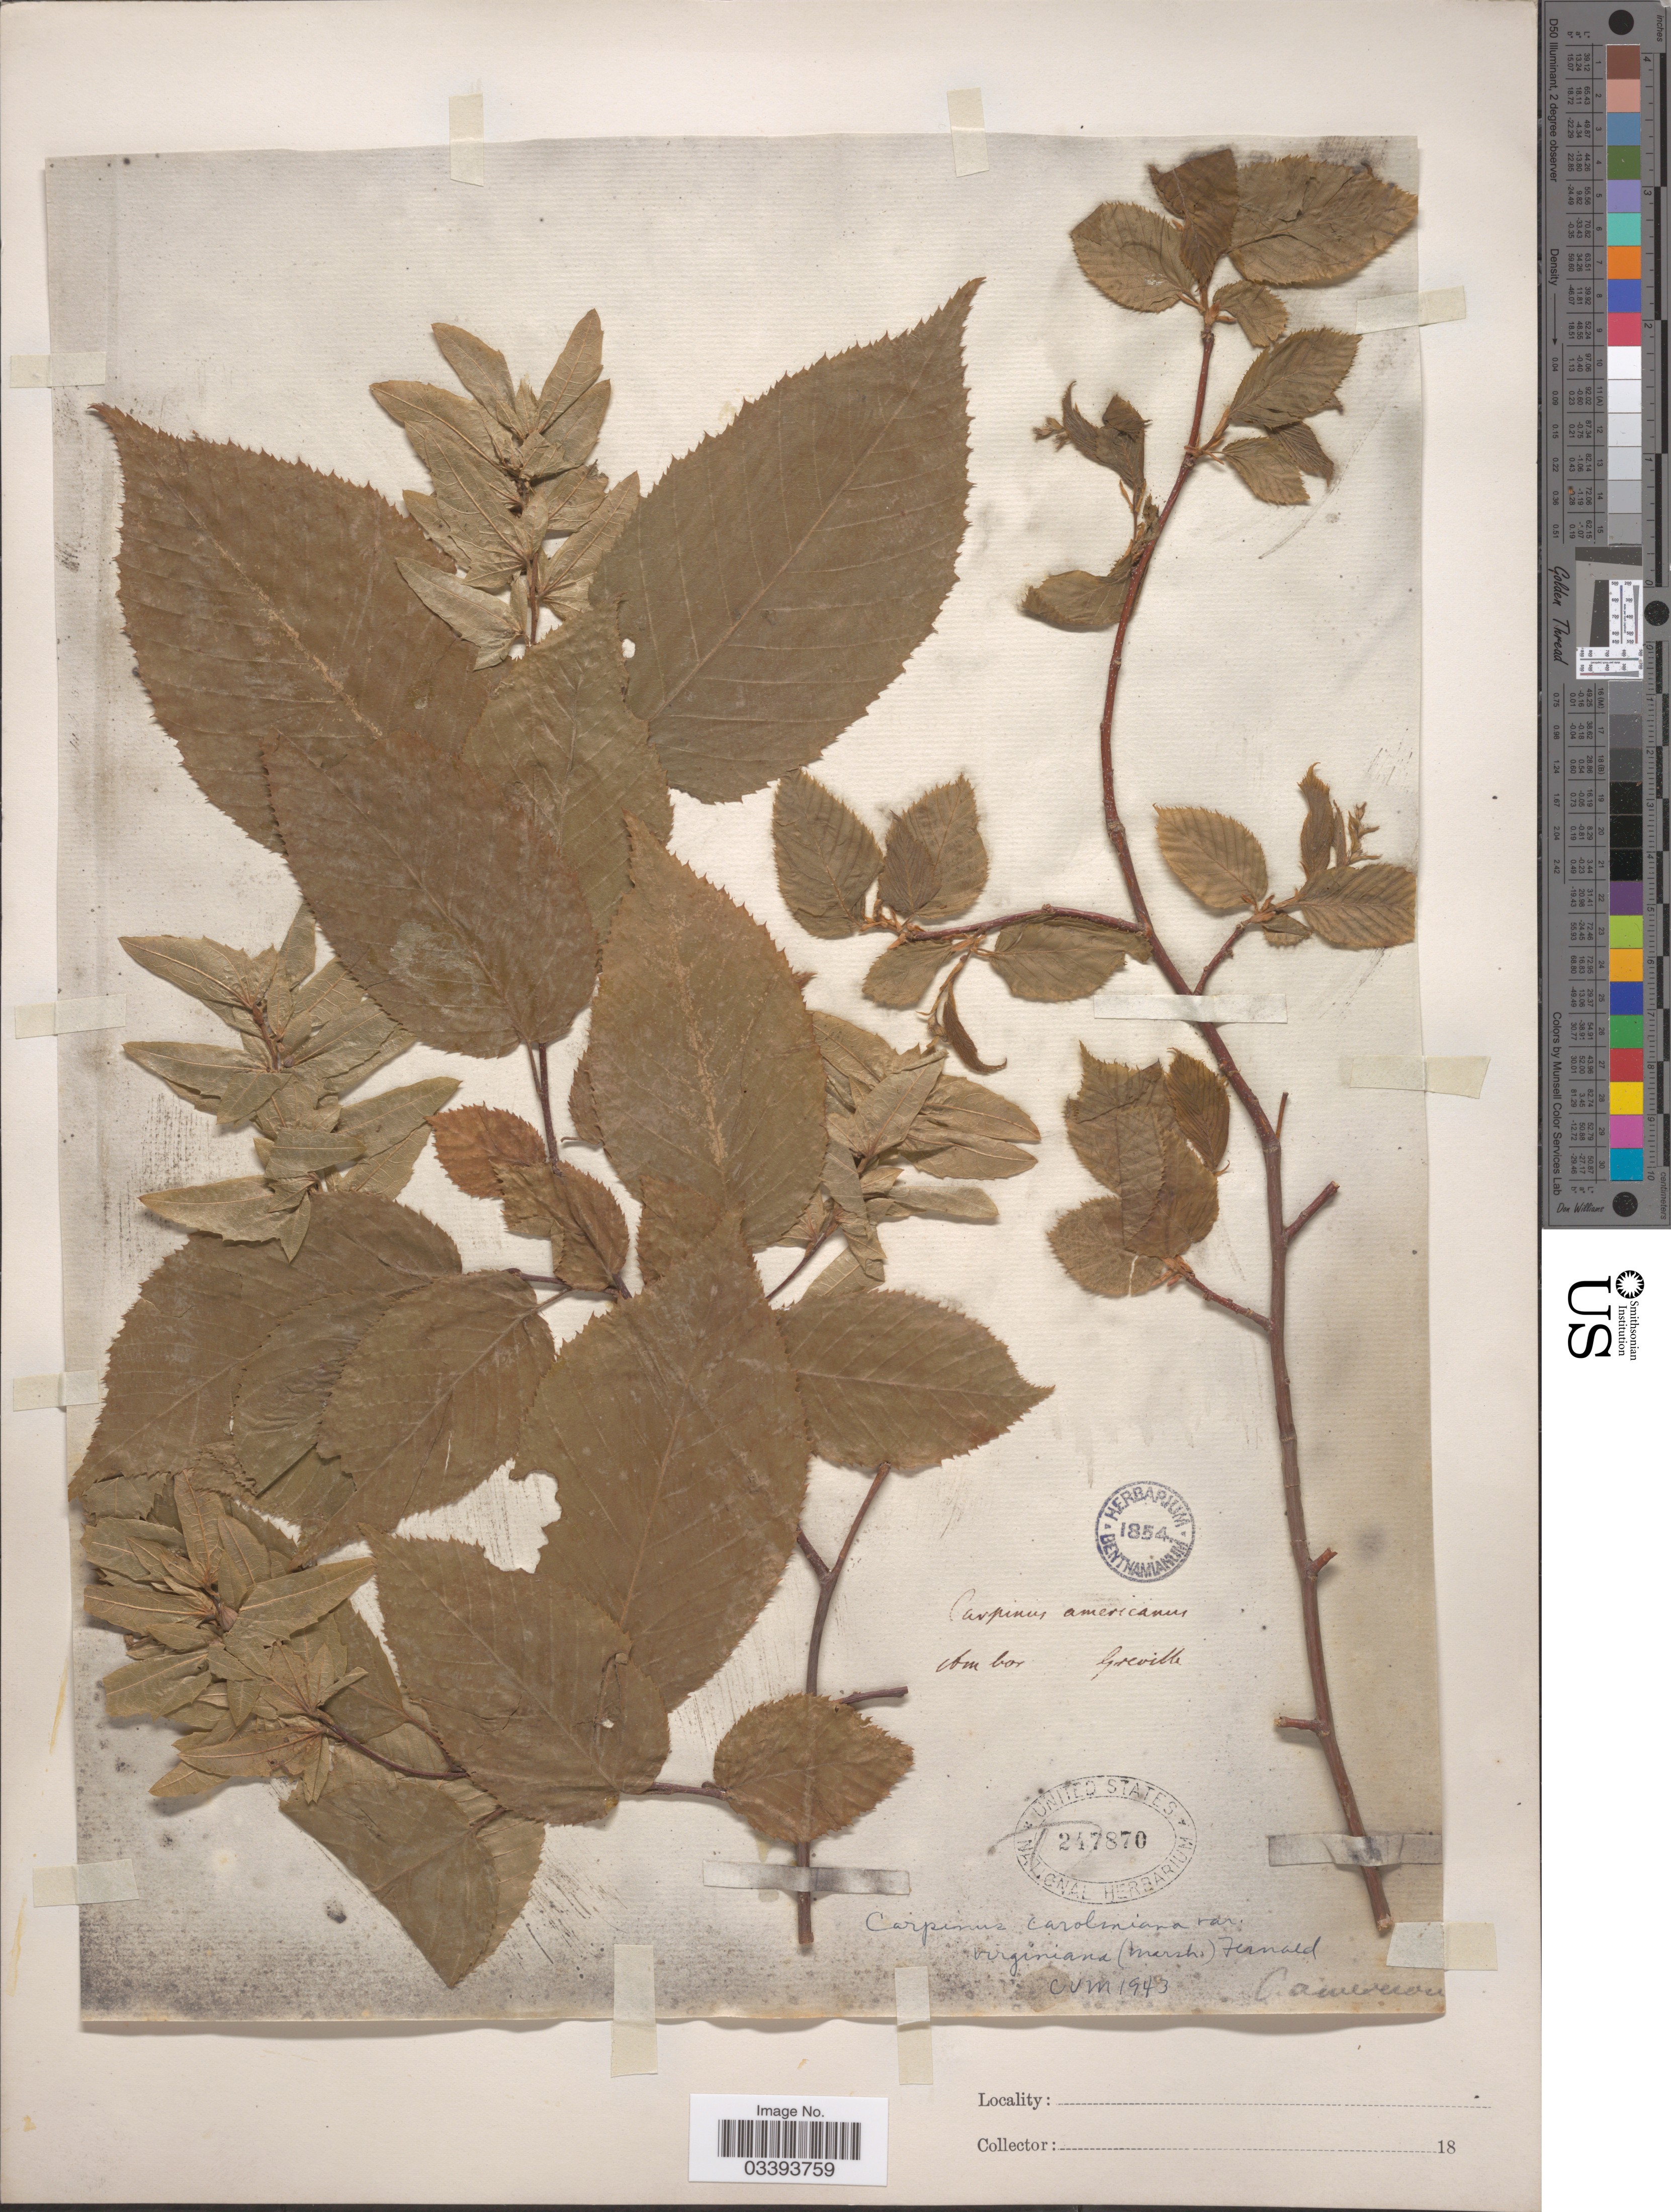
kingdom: Plantae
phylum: Tracheophyta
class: Magnoliopsida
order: Fagales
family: Betulaceae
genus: Carpinus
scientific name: Carpinus americanus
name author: Michx.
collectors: -- Greville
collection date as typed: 18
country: United States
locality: Am bor.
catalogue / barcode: US 247870